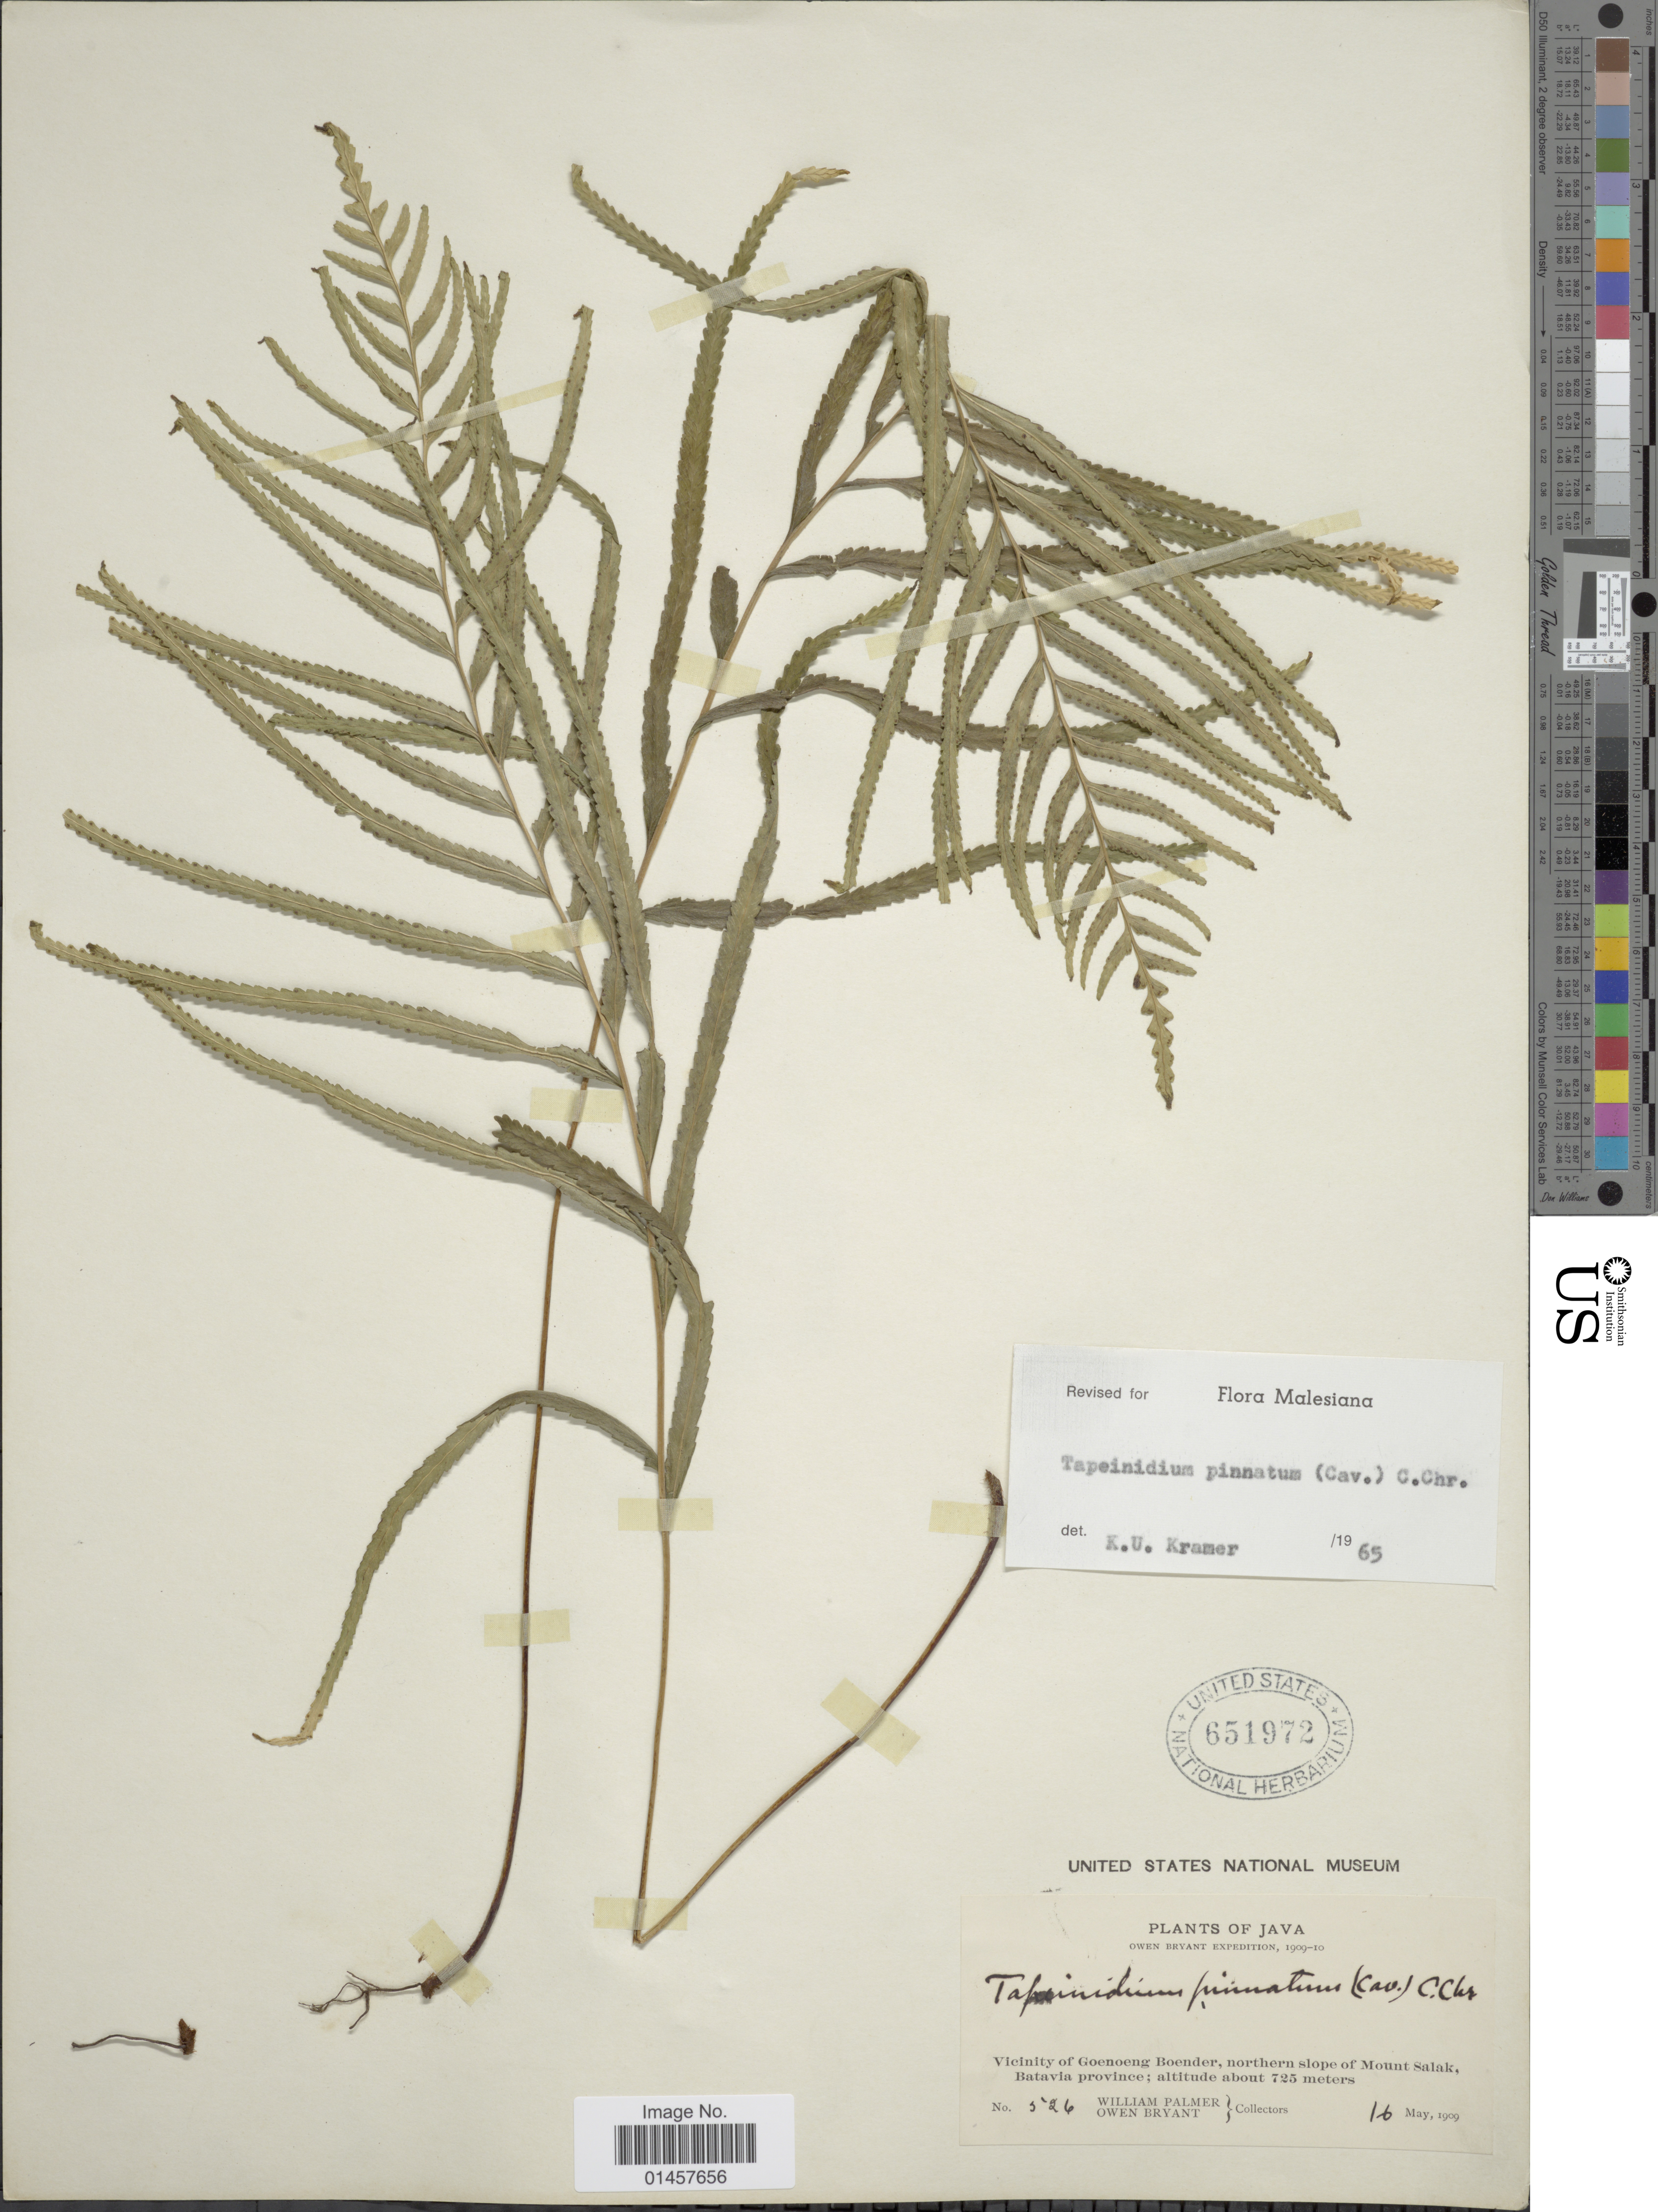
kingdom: Plantae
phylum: Tracheophyta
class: Polypodiopsida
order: Polypodiales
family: Lindsaeaceae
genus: Tapeinidium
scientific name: Tapeinidium pinnatum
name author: (Cav.) C. Chr.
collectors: W. Palmer & O. Bryant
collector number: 526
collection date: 1909-05-16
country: Indonesia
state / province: Java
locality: Java, Vicinity of Goenoeng Boender, northern slope of Mount Salak, Batavia province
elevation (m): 725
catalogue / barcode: US 651972